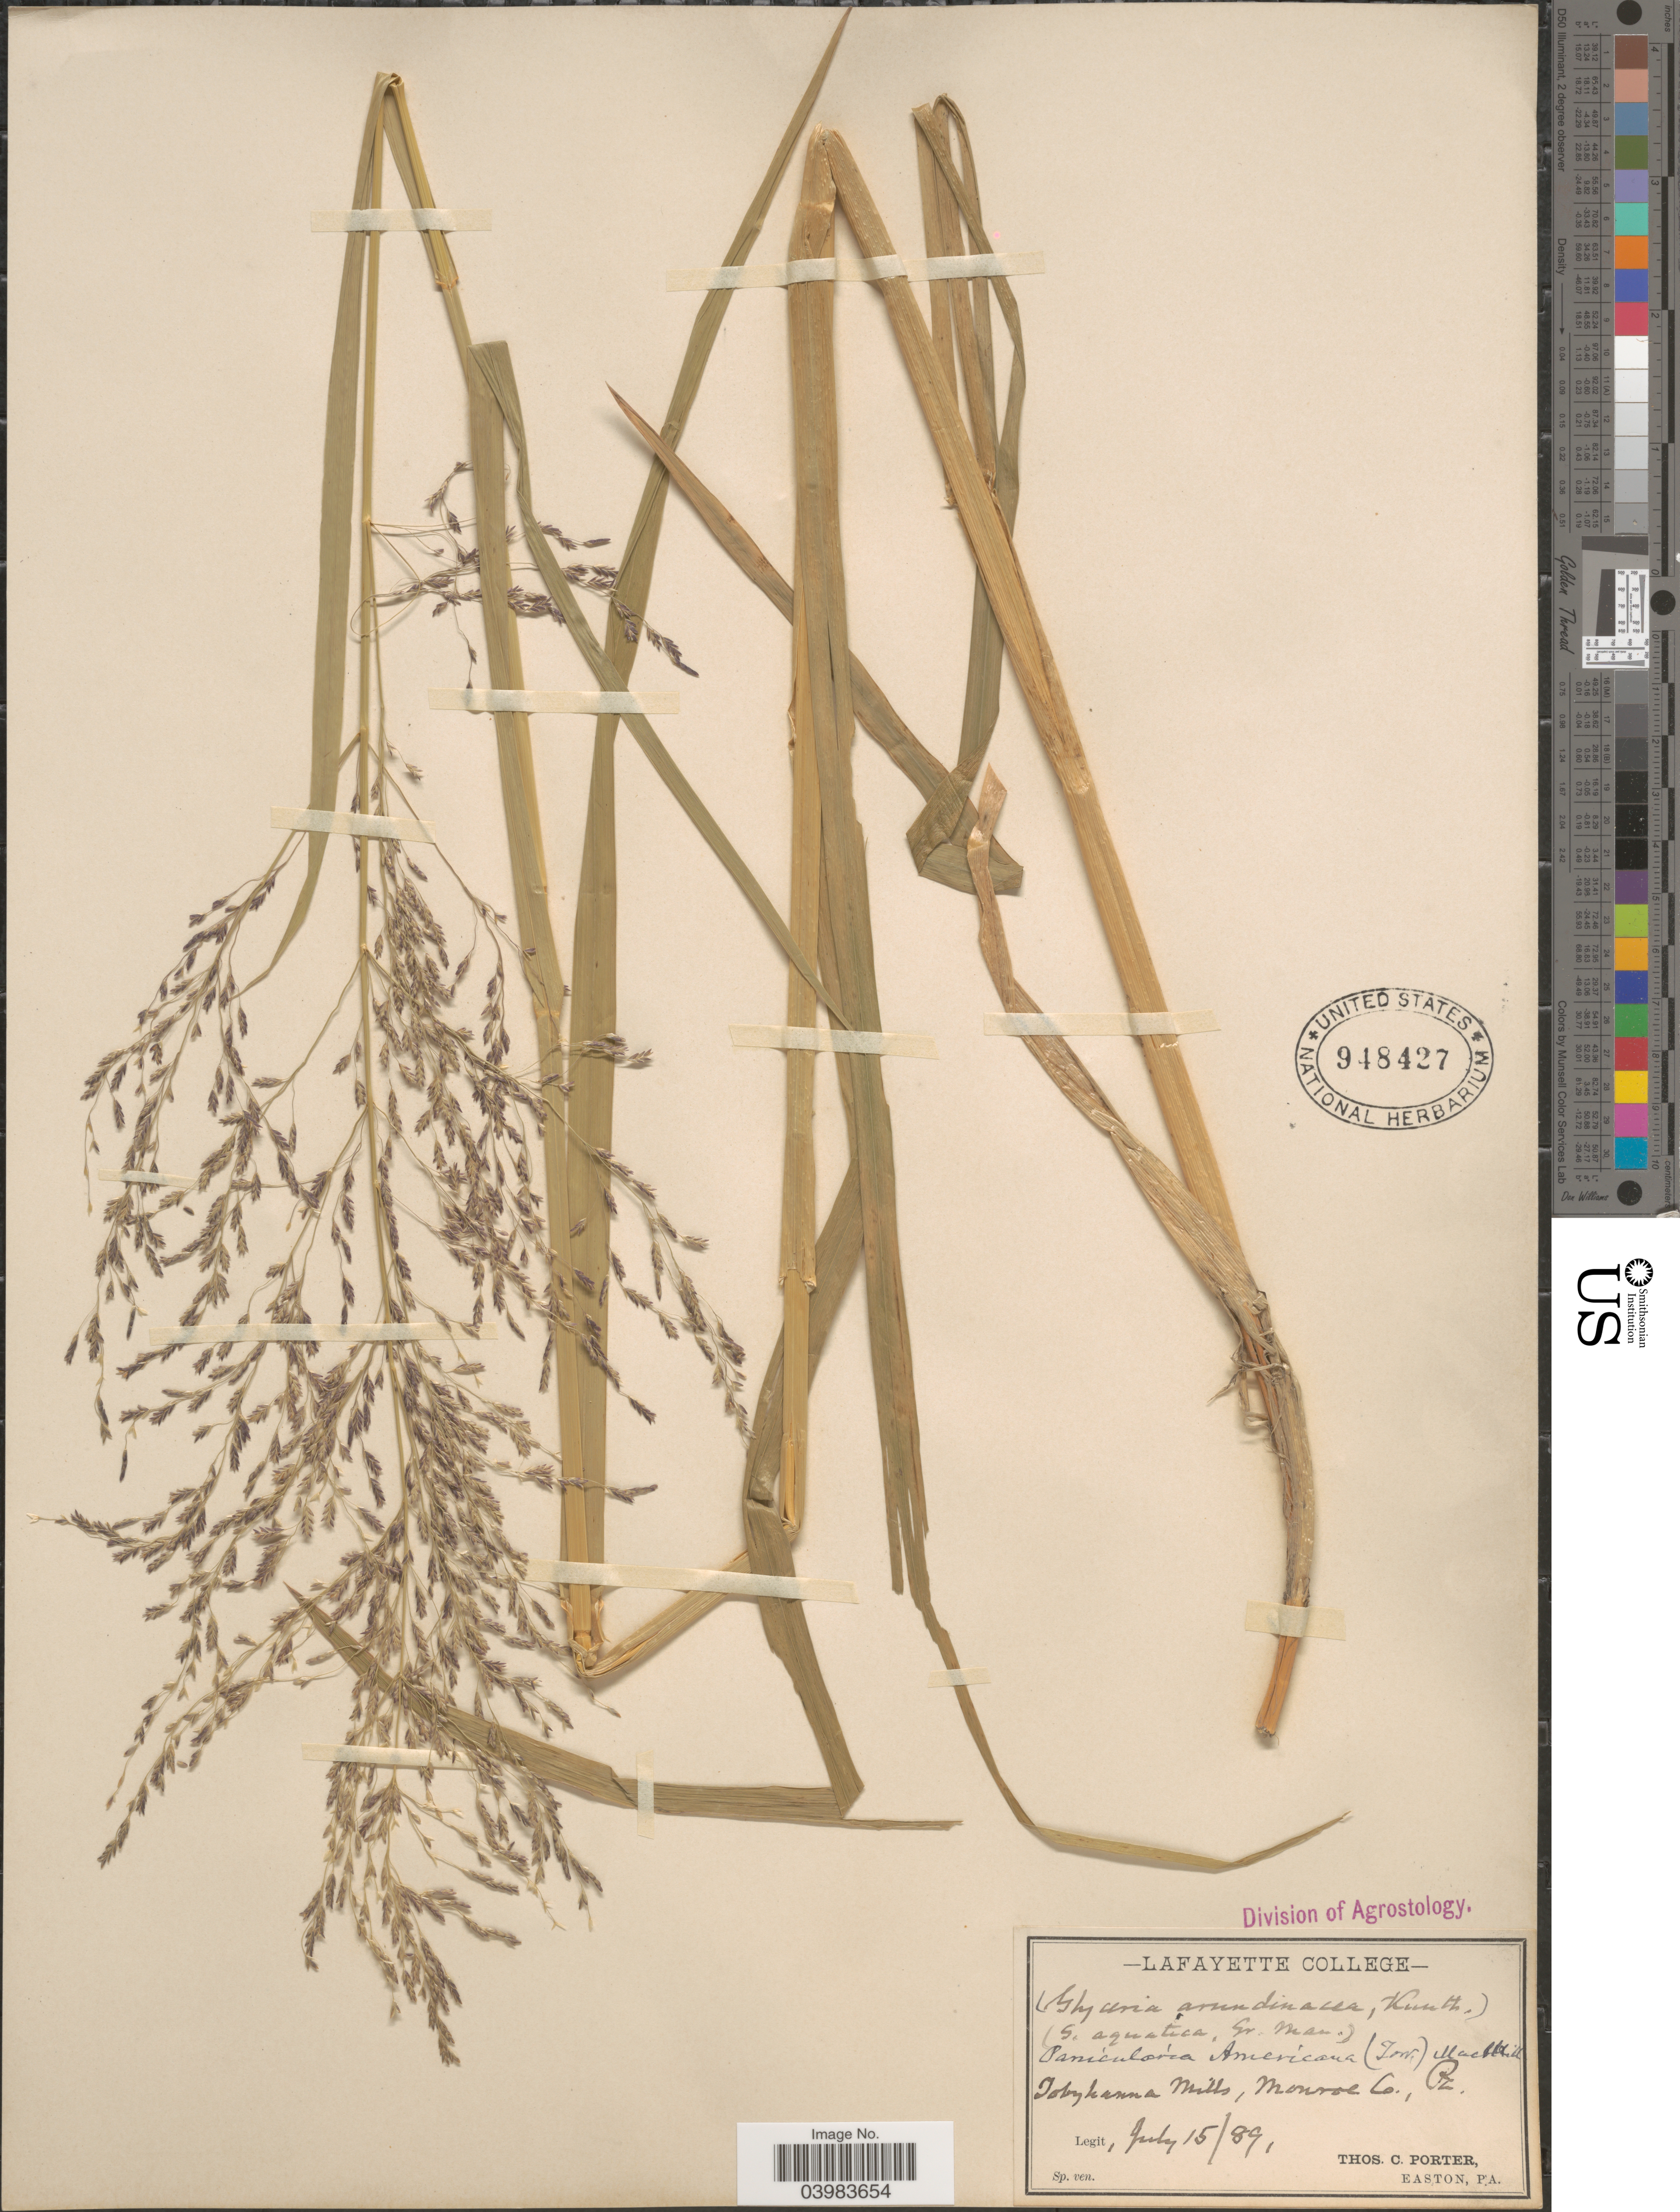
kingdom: Plantae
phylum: Tracheophyta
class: Liliopsida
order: Poales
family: Poaceae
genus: Glyceria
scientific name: Glyceria grandis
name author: S. Watson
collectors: T. Porter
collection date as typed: Transcribed d/m/y: 15/7/89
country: United States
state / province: Pennsylvania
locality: Tobyhanna Mills, Monroe Co.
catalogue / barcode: US 948427